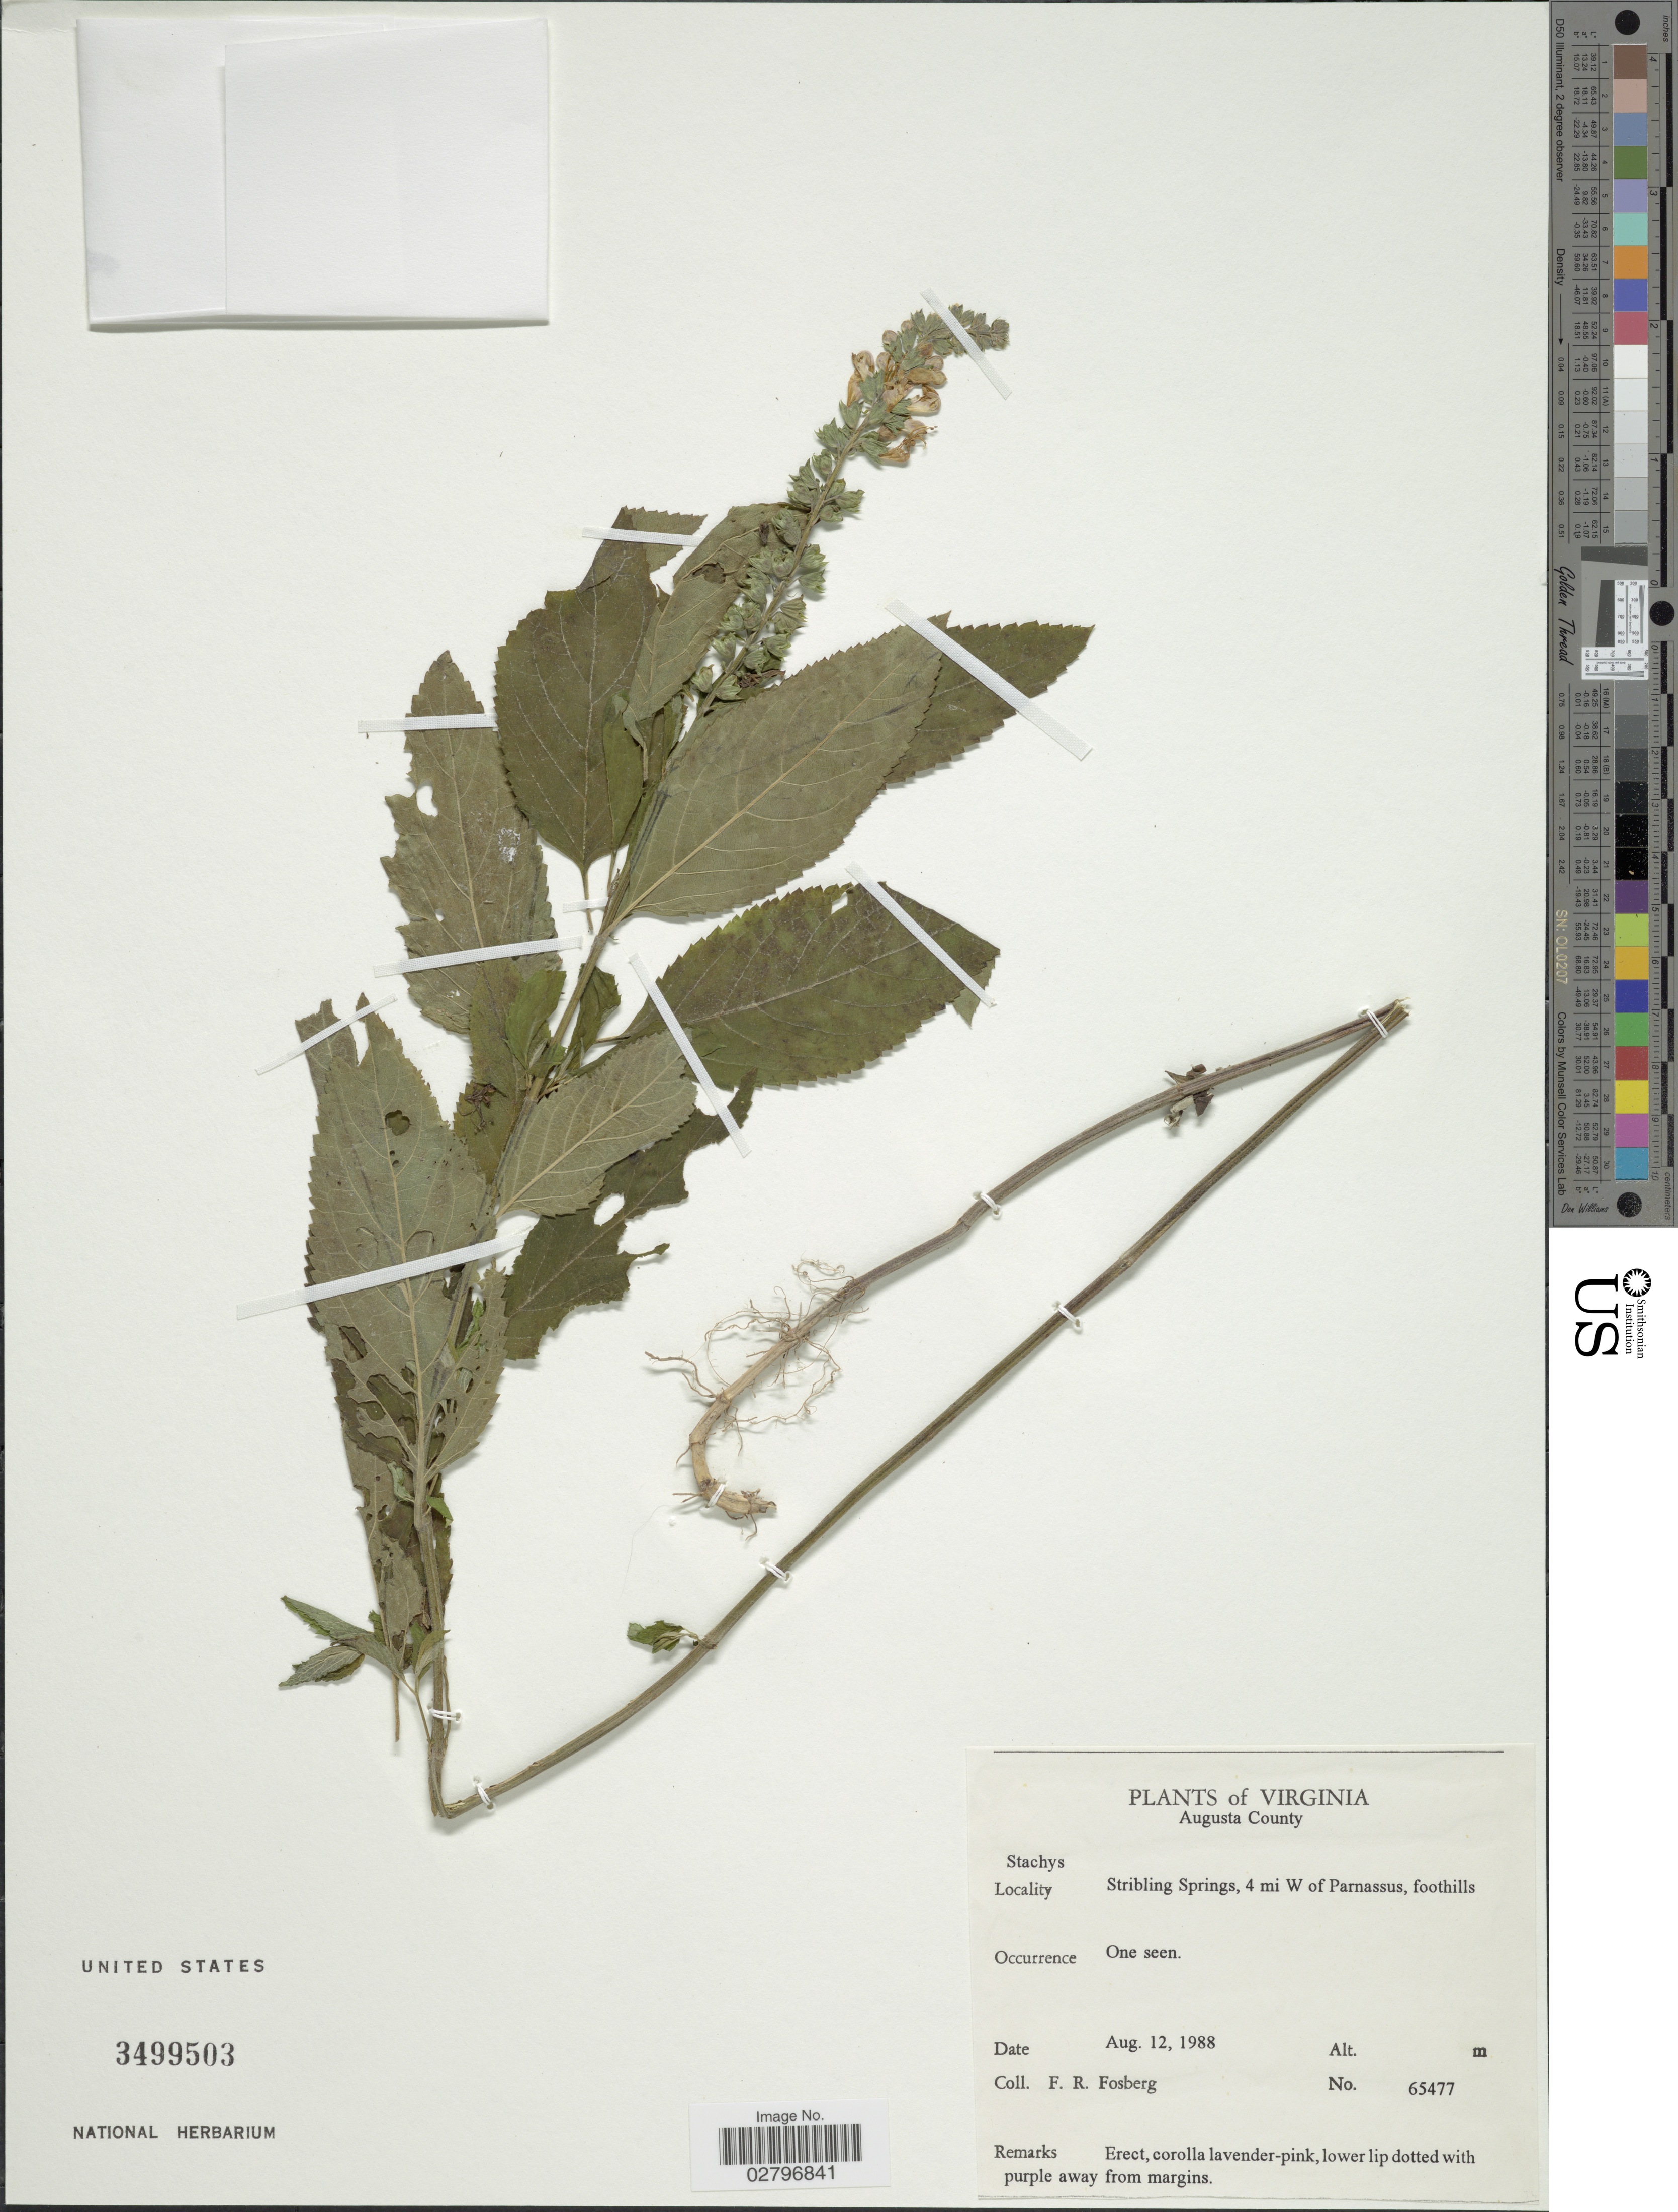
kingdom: Plantae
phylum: Tracheophyta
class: Magnoliopsida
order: Lamiales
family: Lamiaceae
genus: Stachys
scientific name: Stachys sp.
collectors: F. R. Fosberg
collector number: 65477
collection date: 1988-08-12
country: United States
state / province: Virginia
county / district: Augusta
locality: Augusta County, Stribling Springs, 4 mi W of Parnassus, foothills.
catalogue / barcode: US 3499503